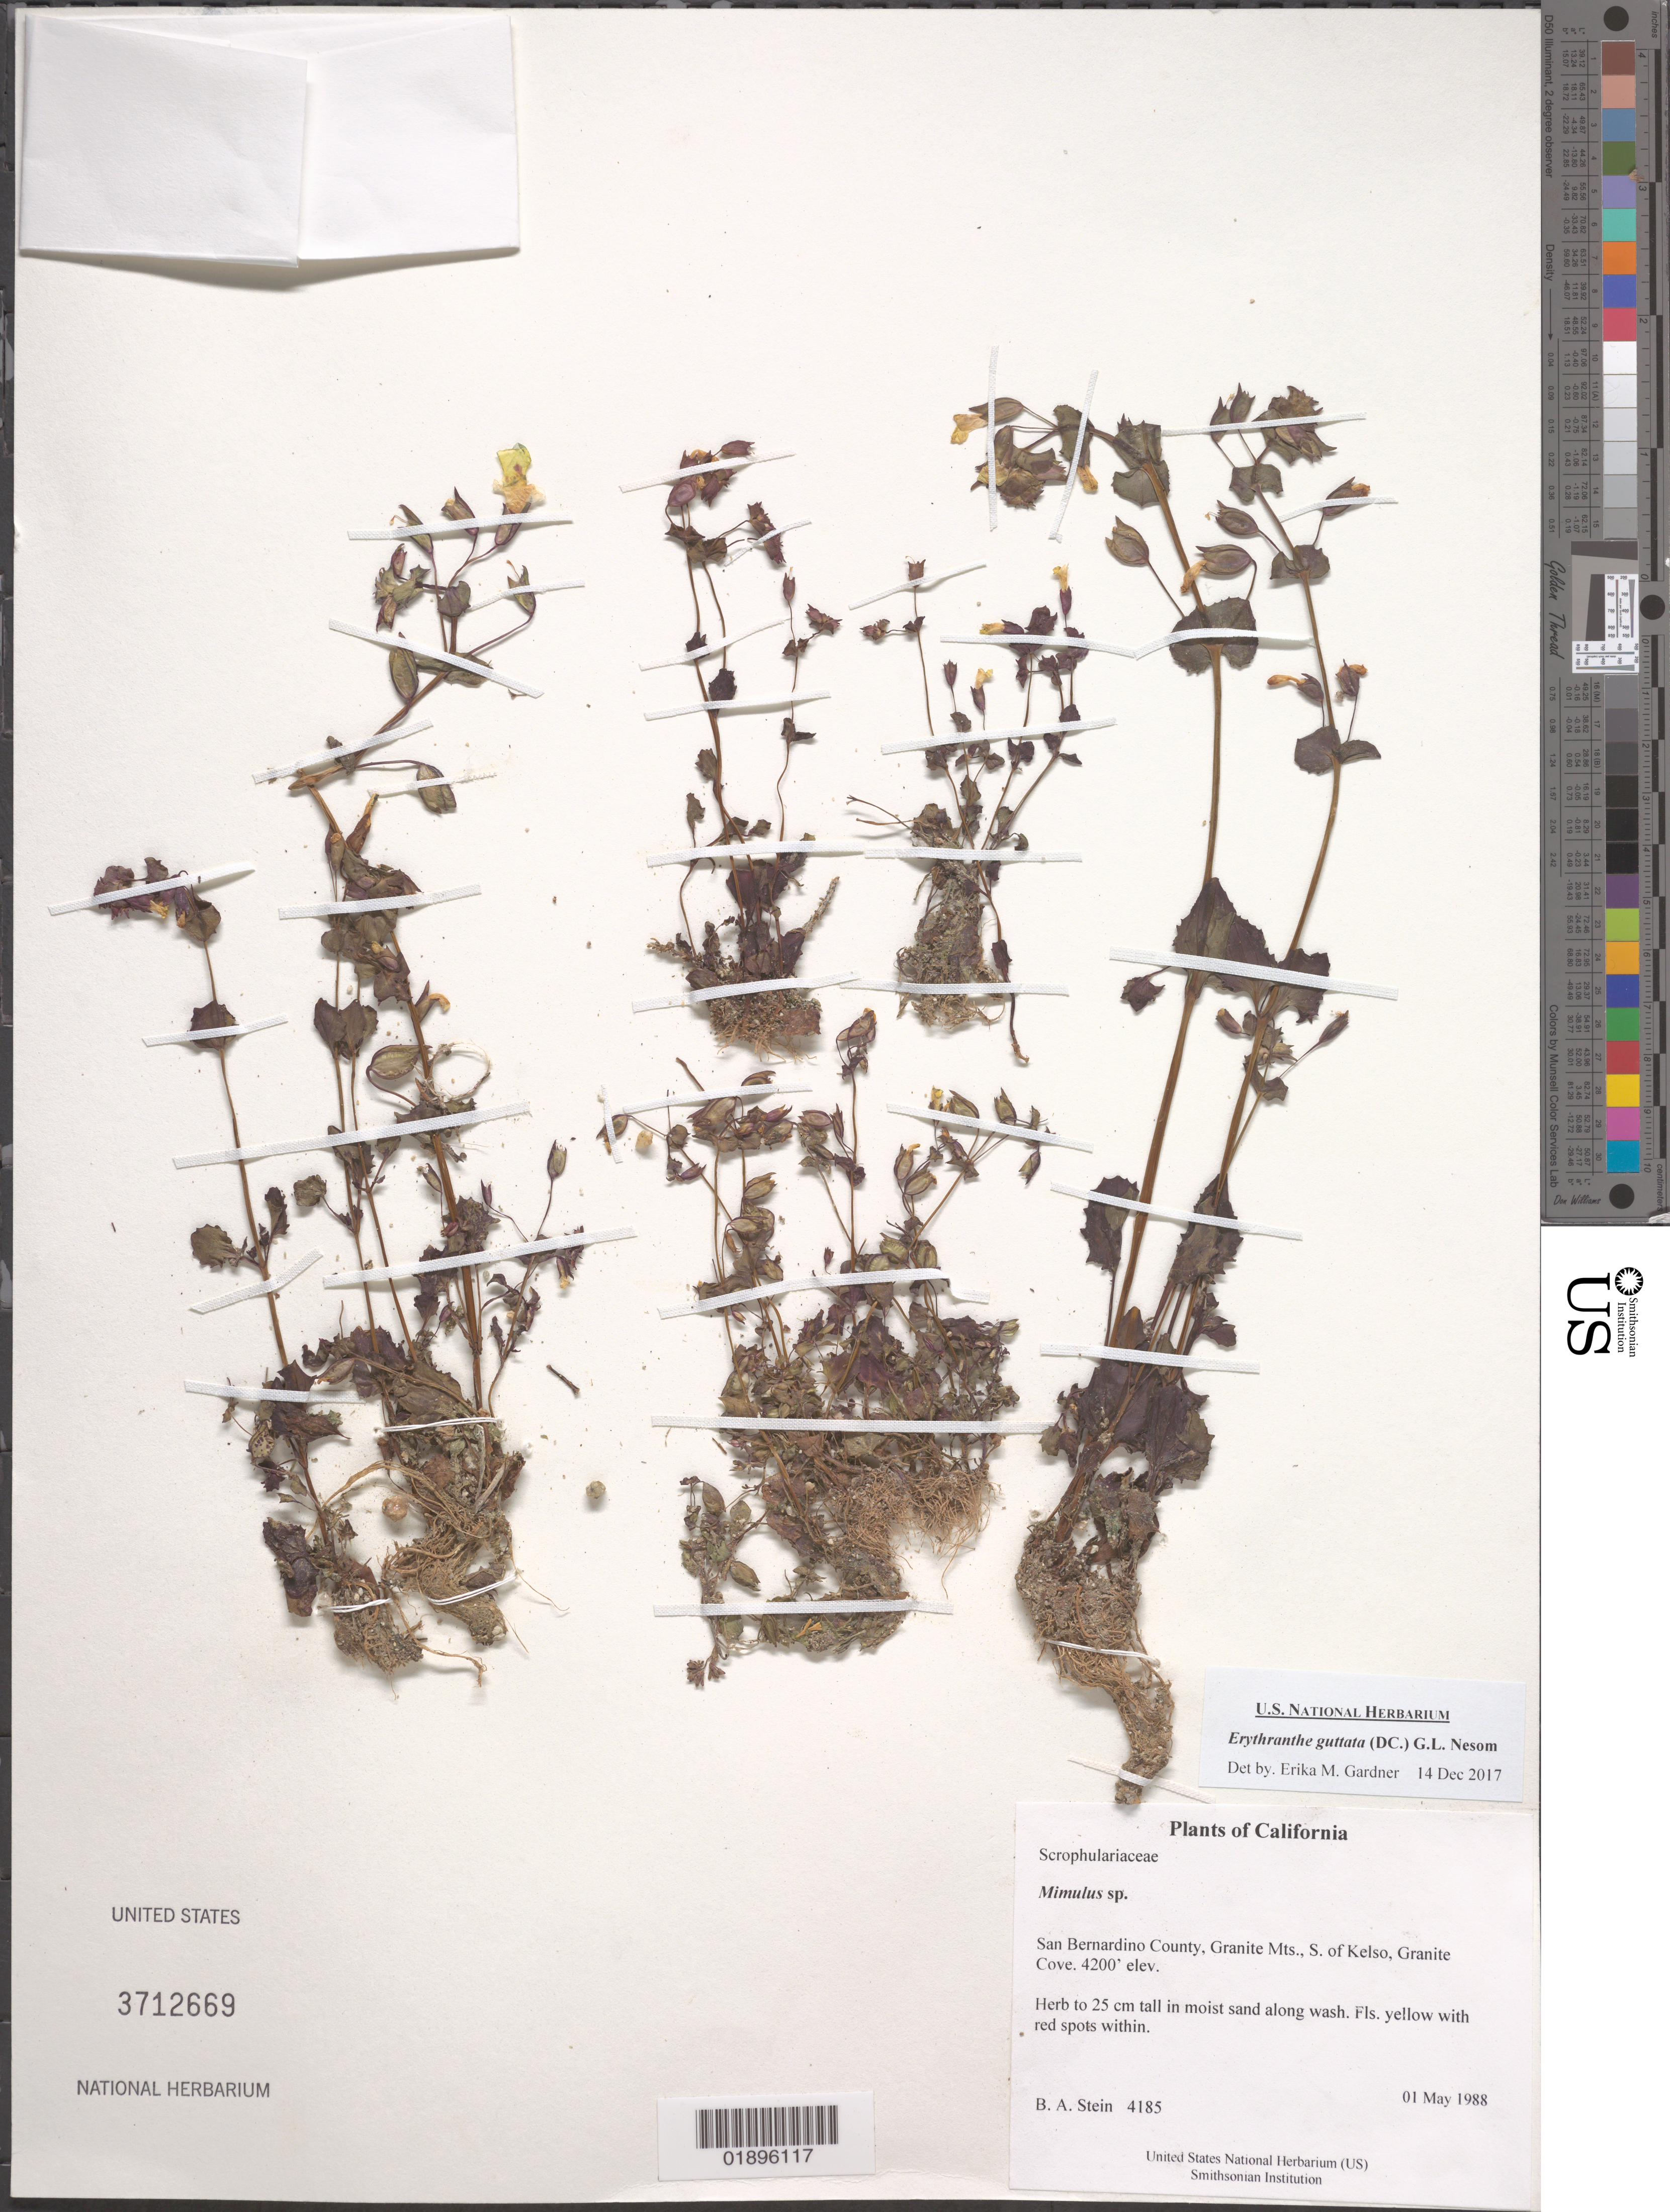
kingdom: Plantae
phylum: Tracheophyta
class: Magnoliopsida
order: Lamiales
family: Phrymaceae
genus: Mimulus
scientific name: Mimulus guttatus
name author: DC.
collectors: B. A. Stein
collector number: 4185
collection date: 1988-05-01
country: United States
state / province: California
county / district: San Bernardino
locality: Granite Mts., S. of Kelso, Granite Cove.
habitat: Moist sand along wash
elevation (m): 1280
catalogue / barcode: US 3712669